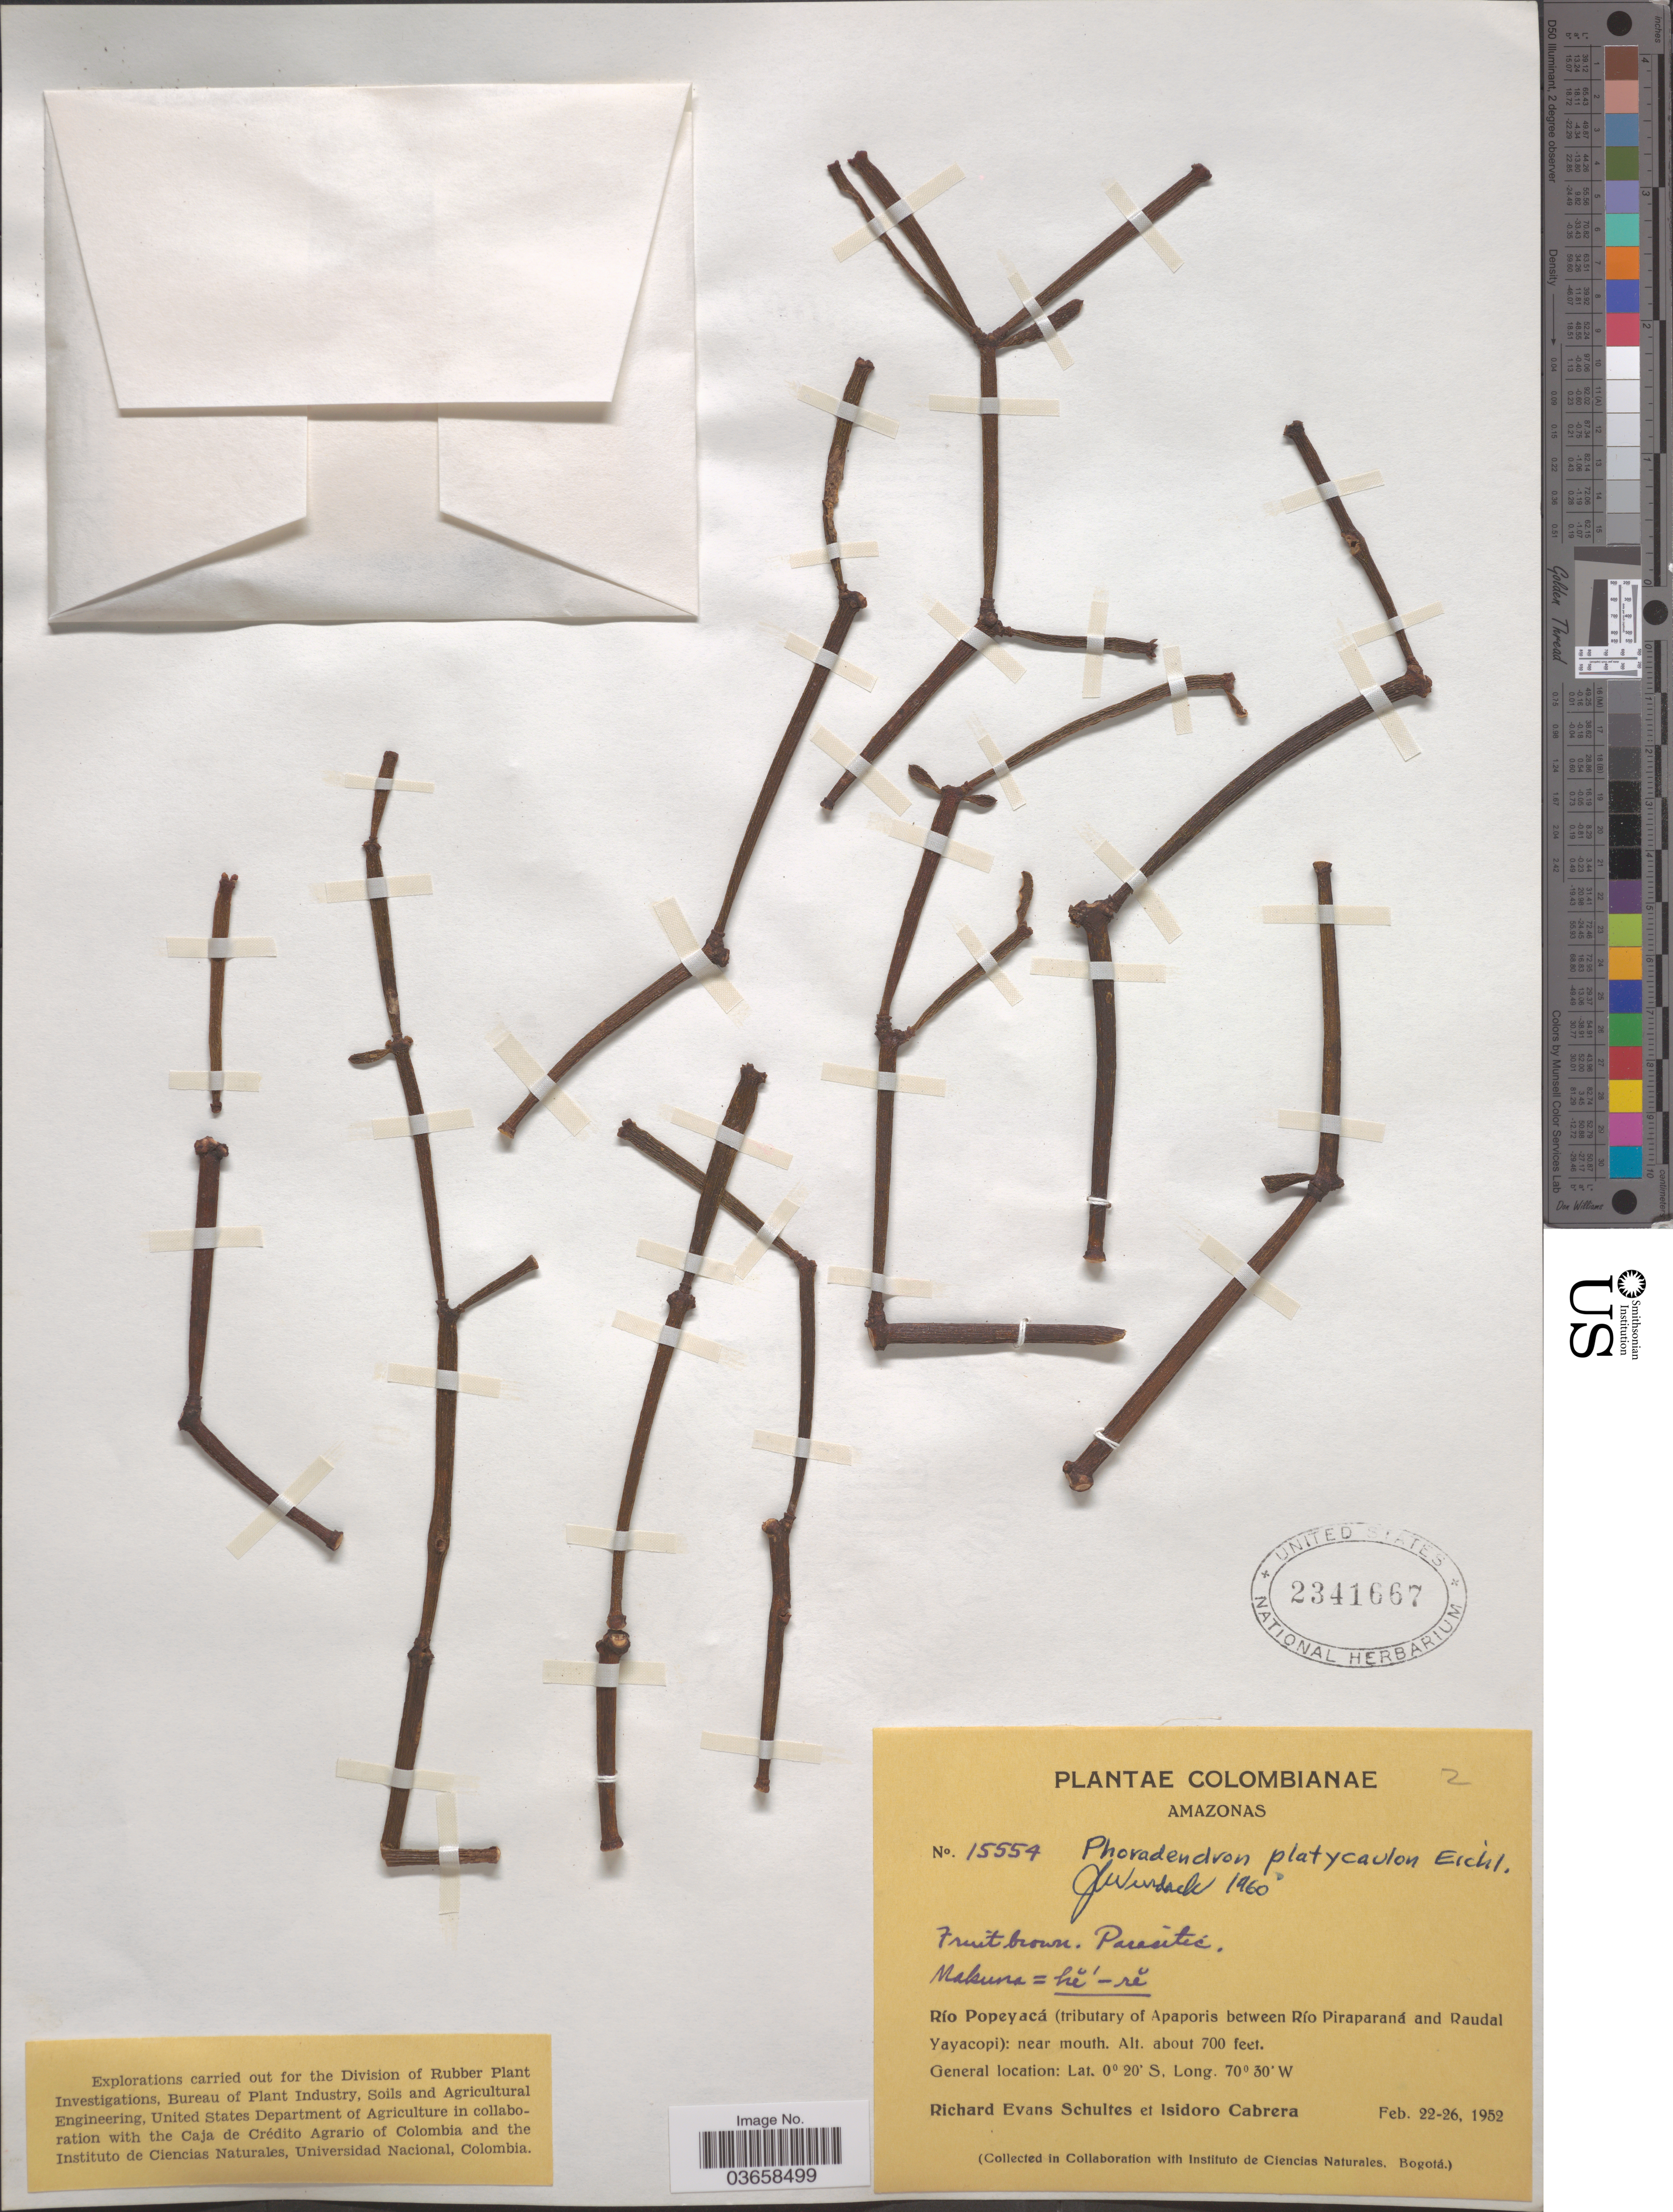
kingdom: Plantae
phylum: Tracheophyta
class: Magnoliopsida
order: Santalales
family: Viscaceae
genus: Phoradendron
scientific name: Phoradendron platycaulon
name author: Eichler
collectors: R. E. Schultes & I. Cabrera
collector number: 15554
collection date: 1952-02-22/1952-02-26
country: Colombia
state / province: Amazônas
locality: Río Popeyacá (tributary of Apaporis between Río Piraparaná and Raudal Yayacopi): near mouth.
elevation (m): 213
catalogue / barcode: US 2341667